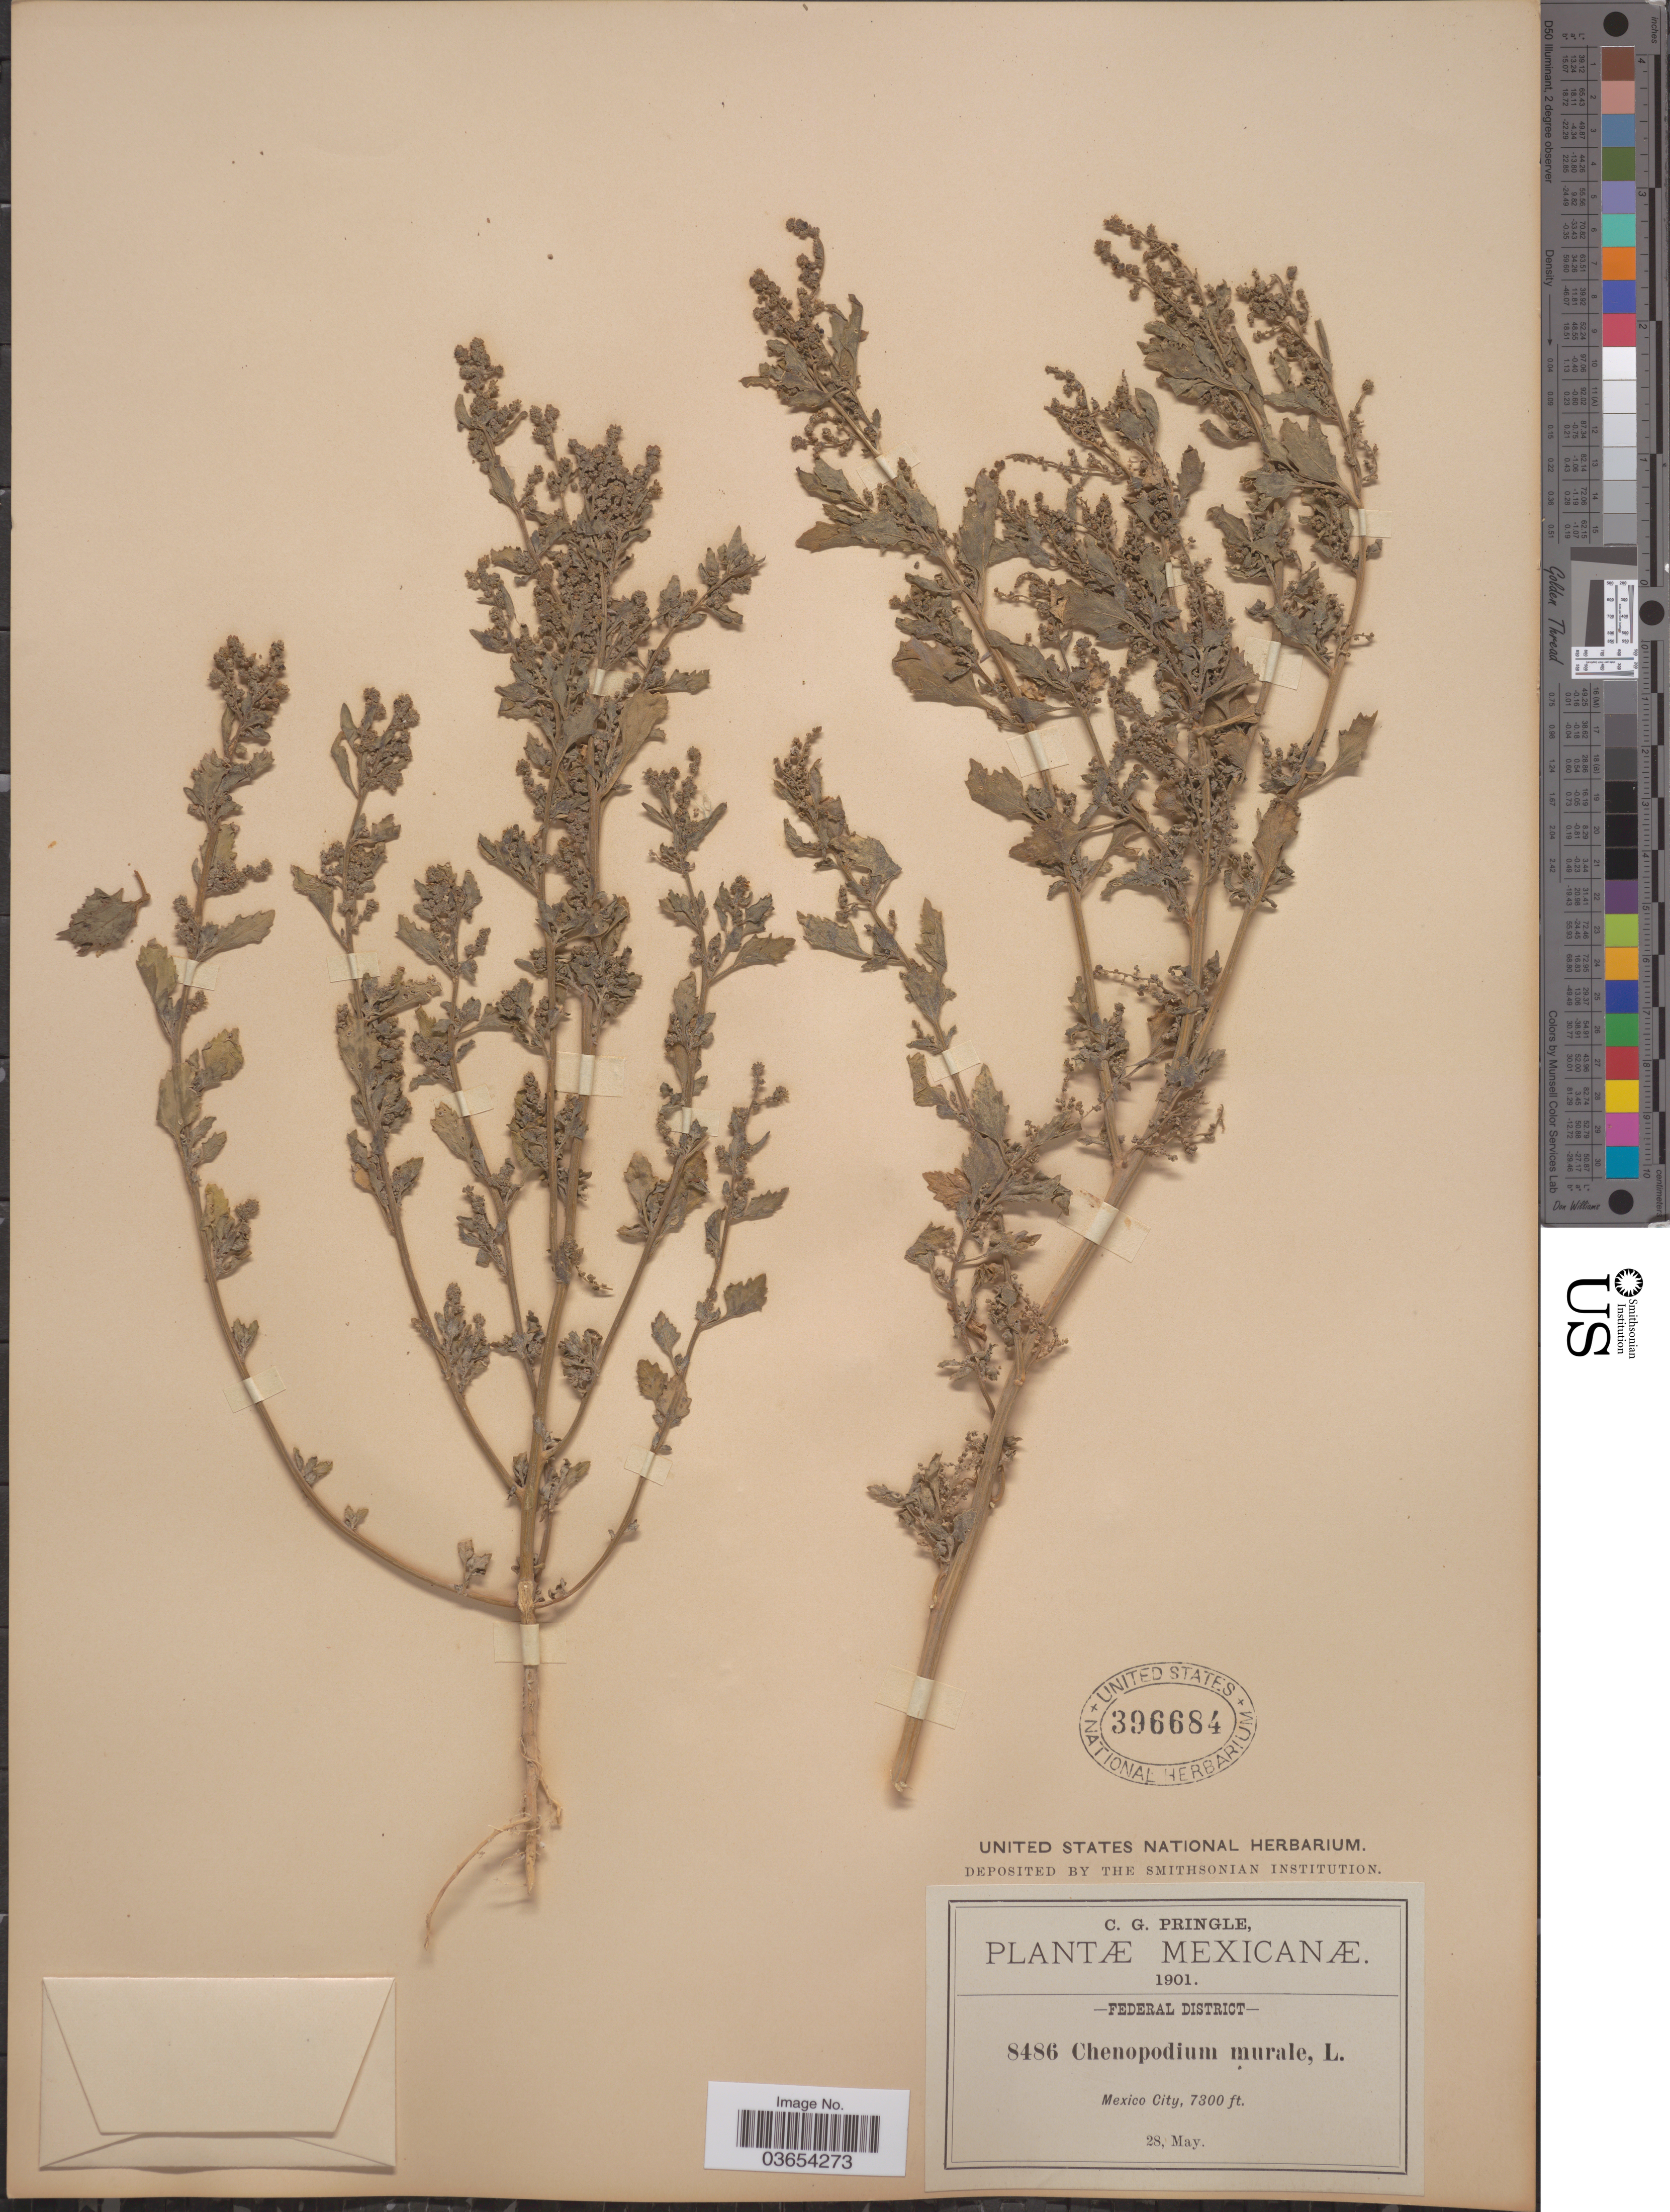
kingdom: Plantae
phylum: Tracheophyta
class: Magnoliopsida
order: Caryophyllales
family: Amaranthaceae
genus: Chenopodium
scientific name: Chenopodium murale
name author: L.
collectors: C. G. Pringle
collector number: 8486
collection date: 1901-05-28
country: Mexico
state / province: Distrito Federal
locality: Federal District. Mexico City.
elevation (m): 2225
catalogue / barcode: US 396684